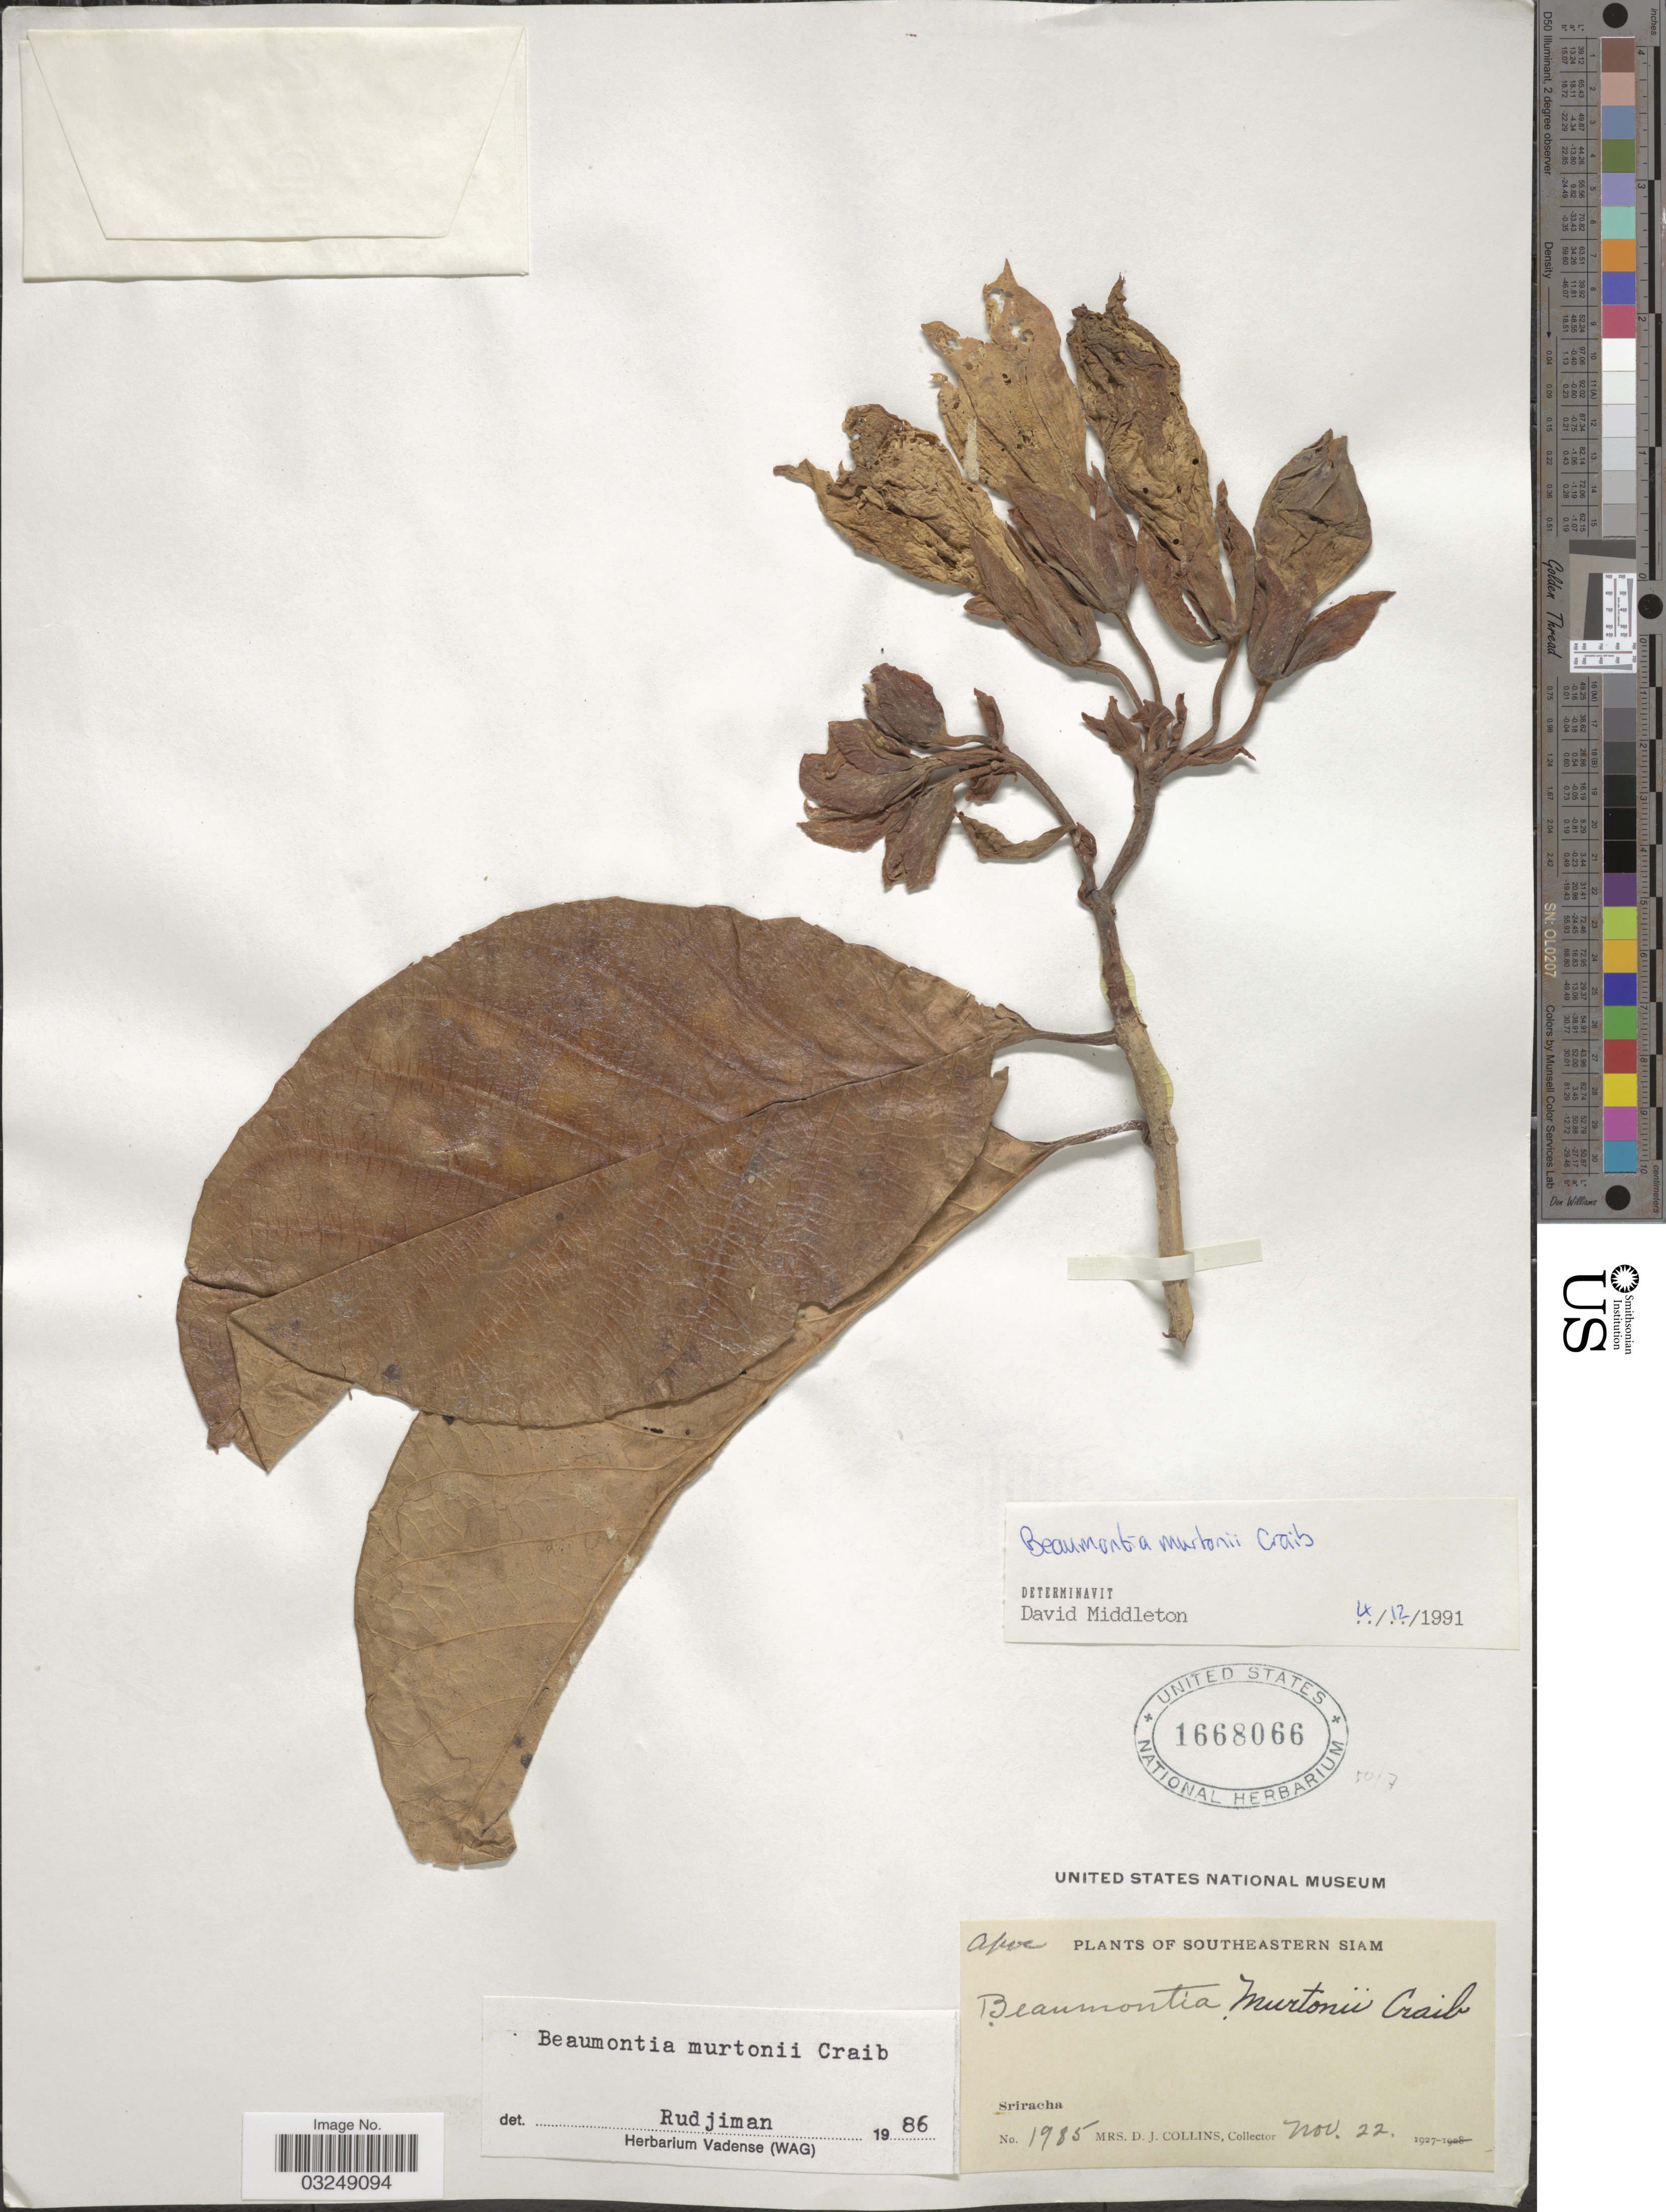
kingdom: Plantae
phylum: Tracheophyta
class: Magnoliopsida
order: Gentianales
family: Apocynaceae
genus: Beaumontia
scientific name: Beaumontia murtonii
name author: Craib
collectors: Mrs. D. J. Collins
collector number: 1985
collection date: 1927-11-22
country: Thailand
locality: Southeastern Siam. Sriracha.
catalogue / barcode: US 1668066